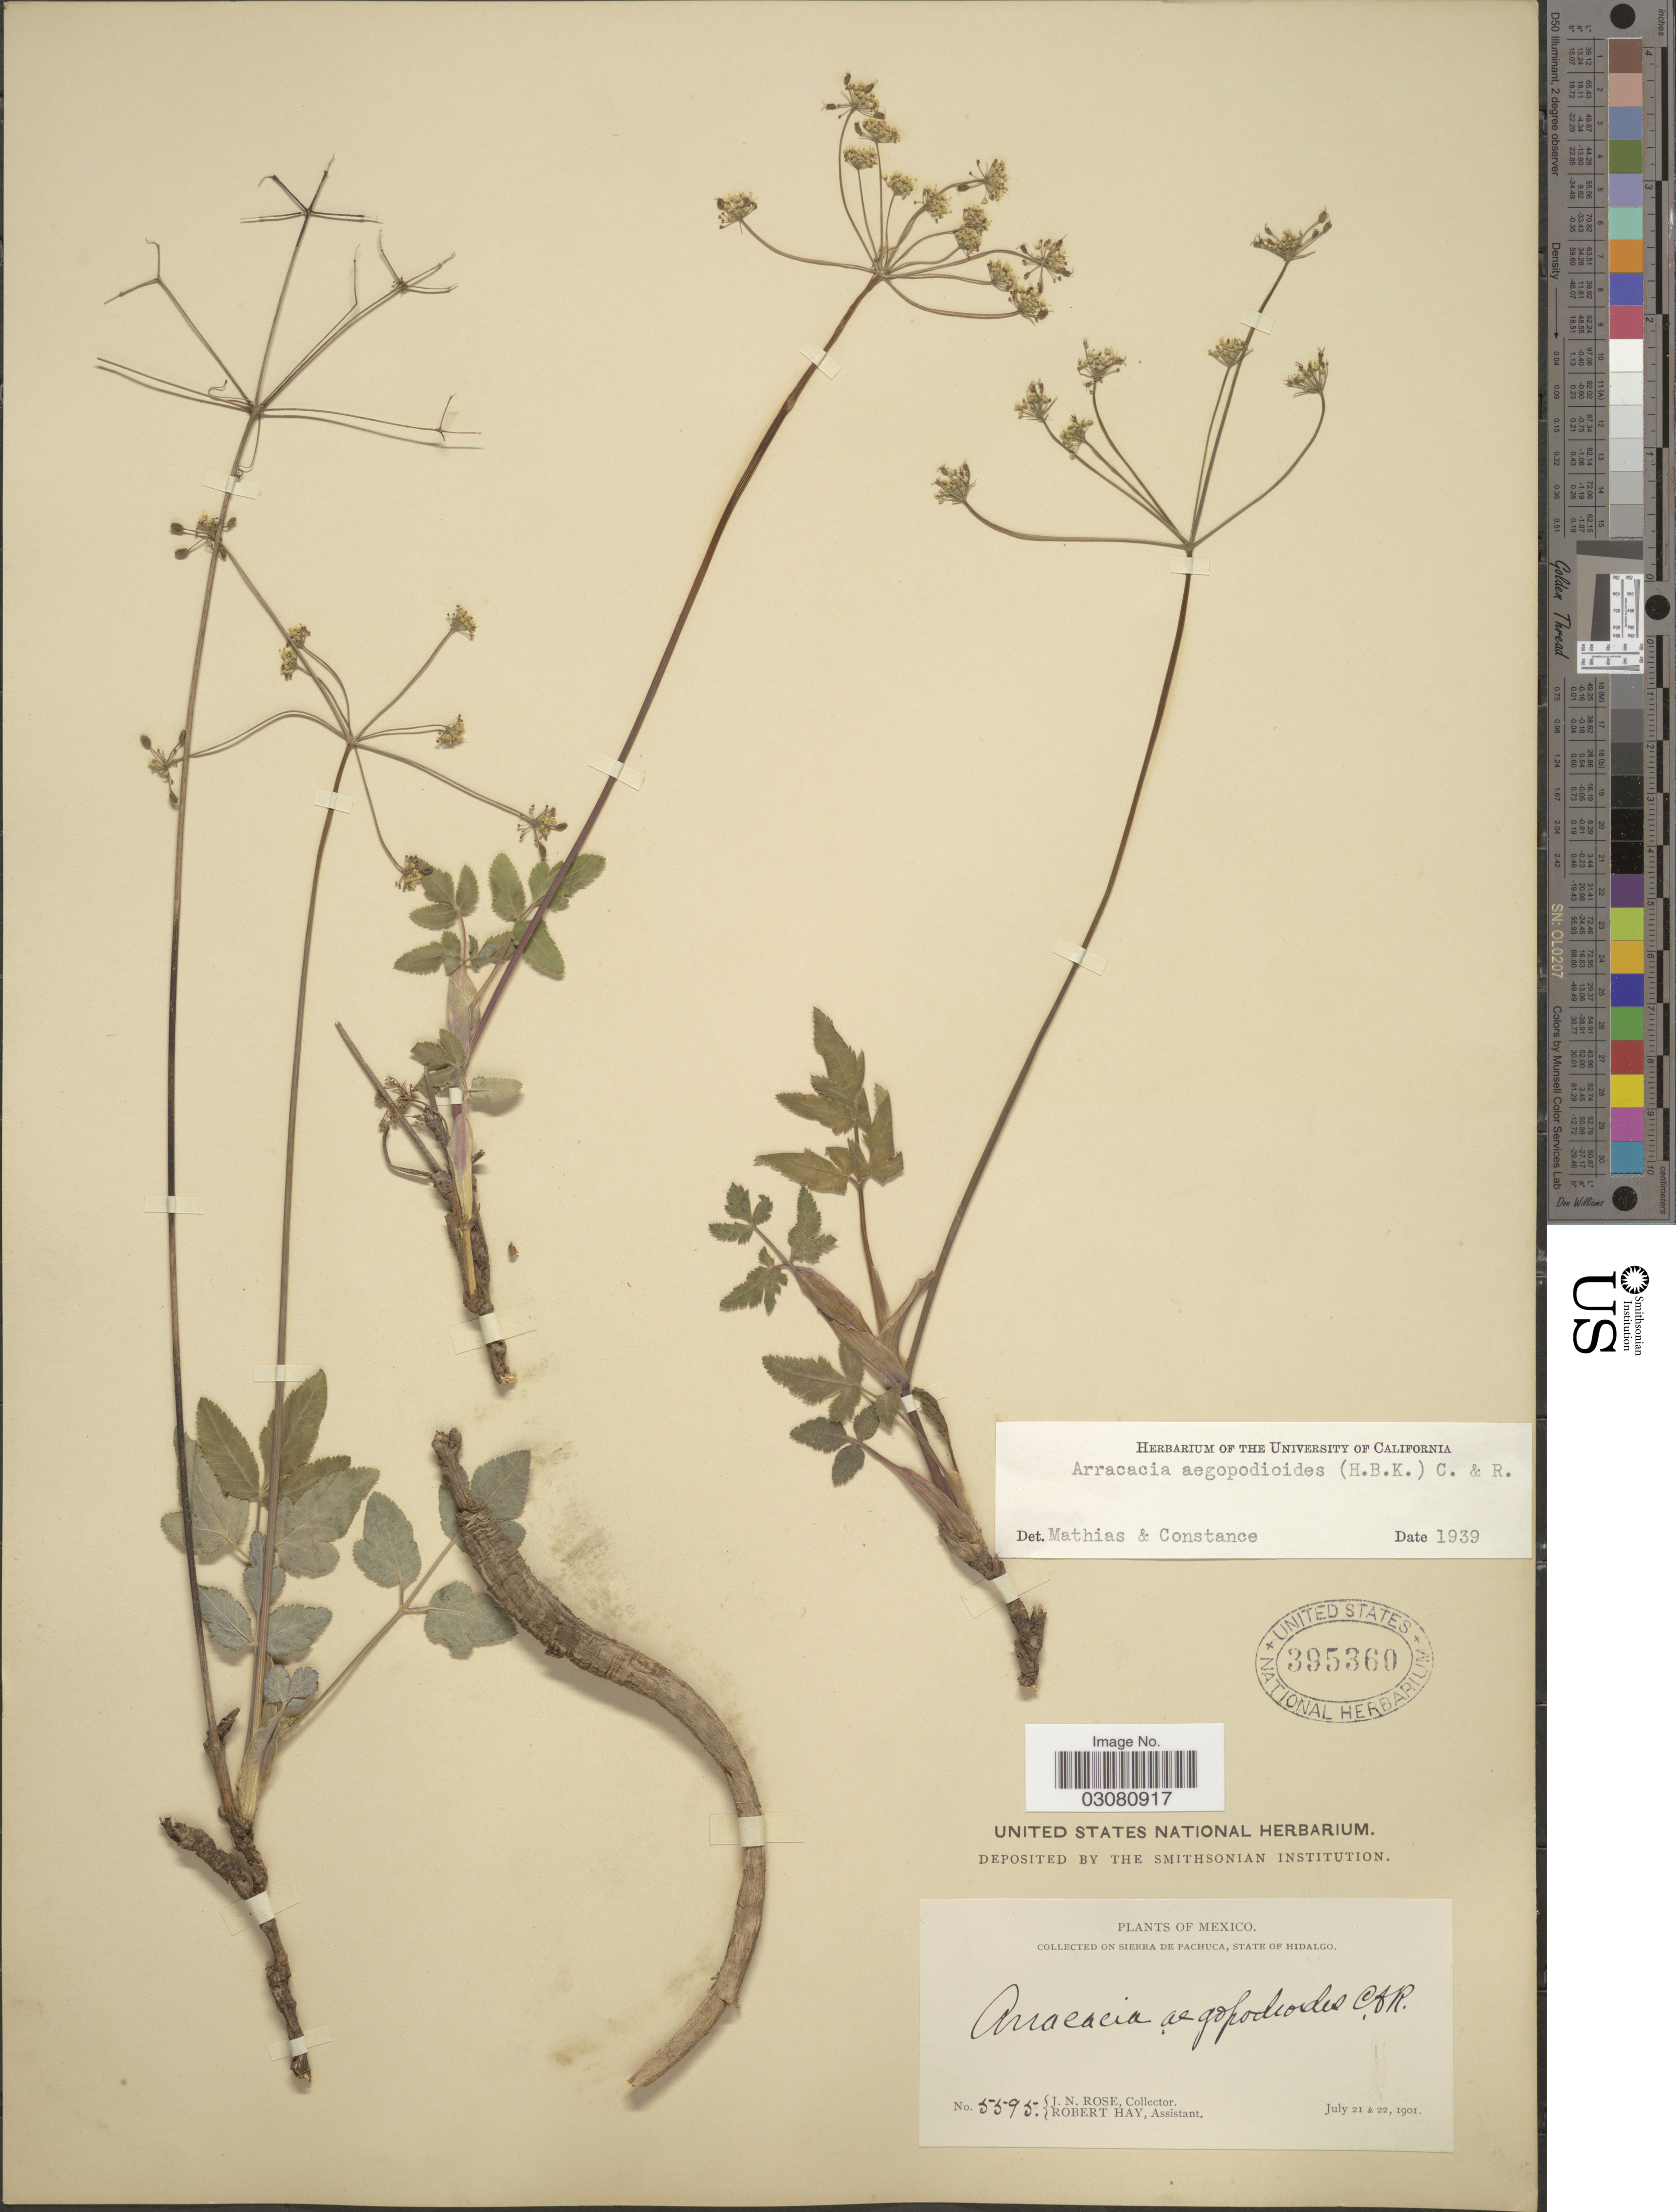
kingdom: Plantae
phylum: Tracheophyta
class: Magnoliopsida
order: Apiales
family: Apiaceae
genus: Arracacia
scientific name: Arracacia aegopodioides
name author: (Kunth) J.M. Coult. & Rose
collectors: J. N. Rose & R. Hay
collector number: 5595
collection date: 1901-07-21/1901-07-22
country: Mexico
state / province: Hidalgo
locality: Sierra de Pachuca.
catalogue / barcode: US 395360